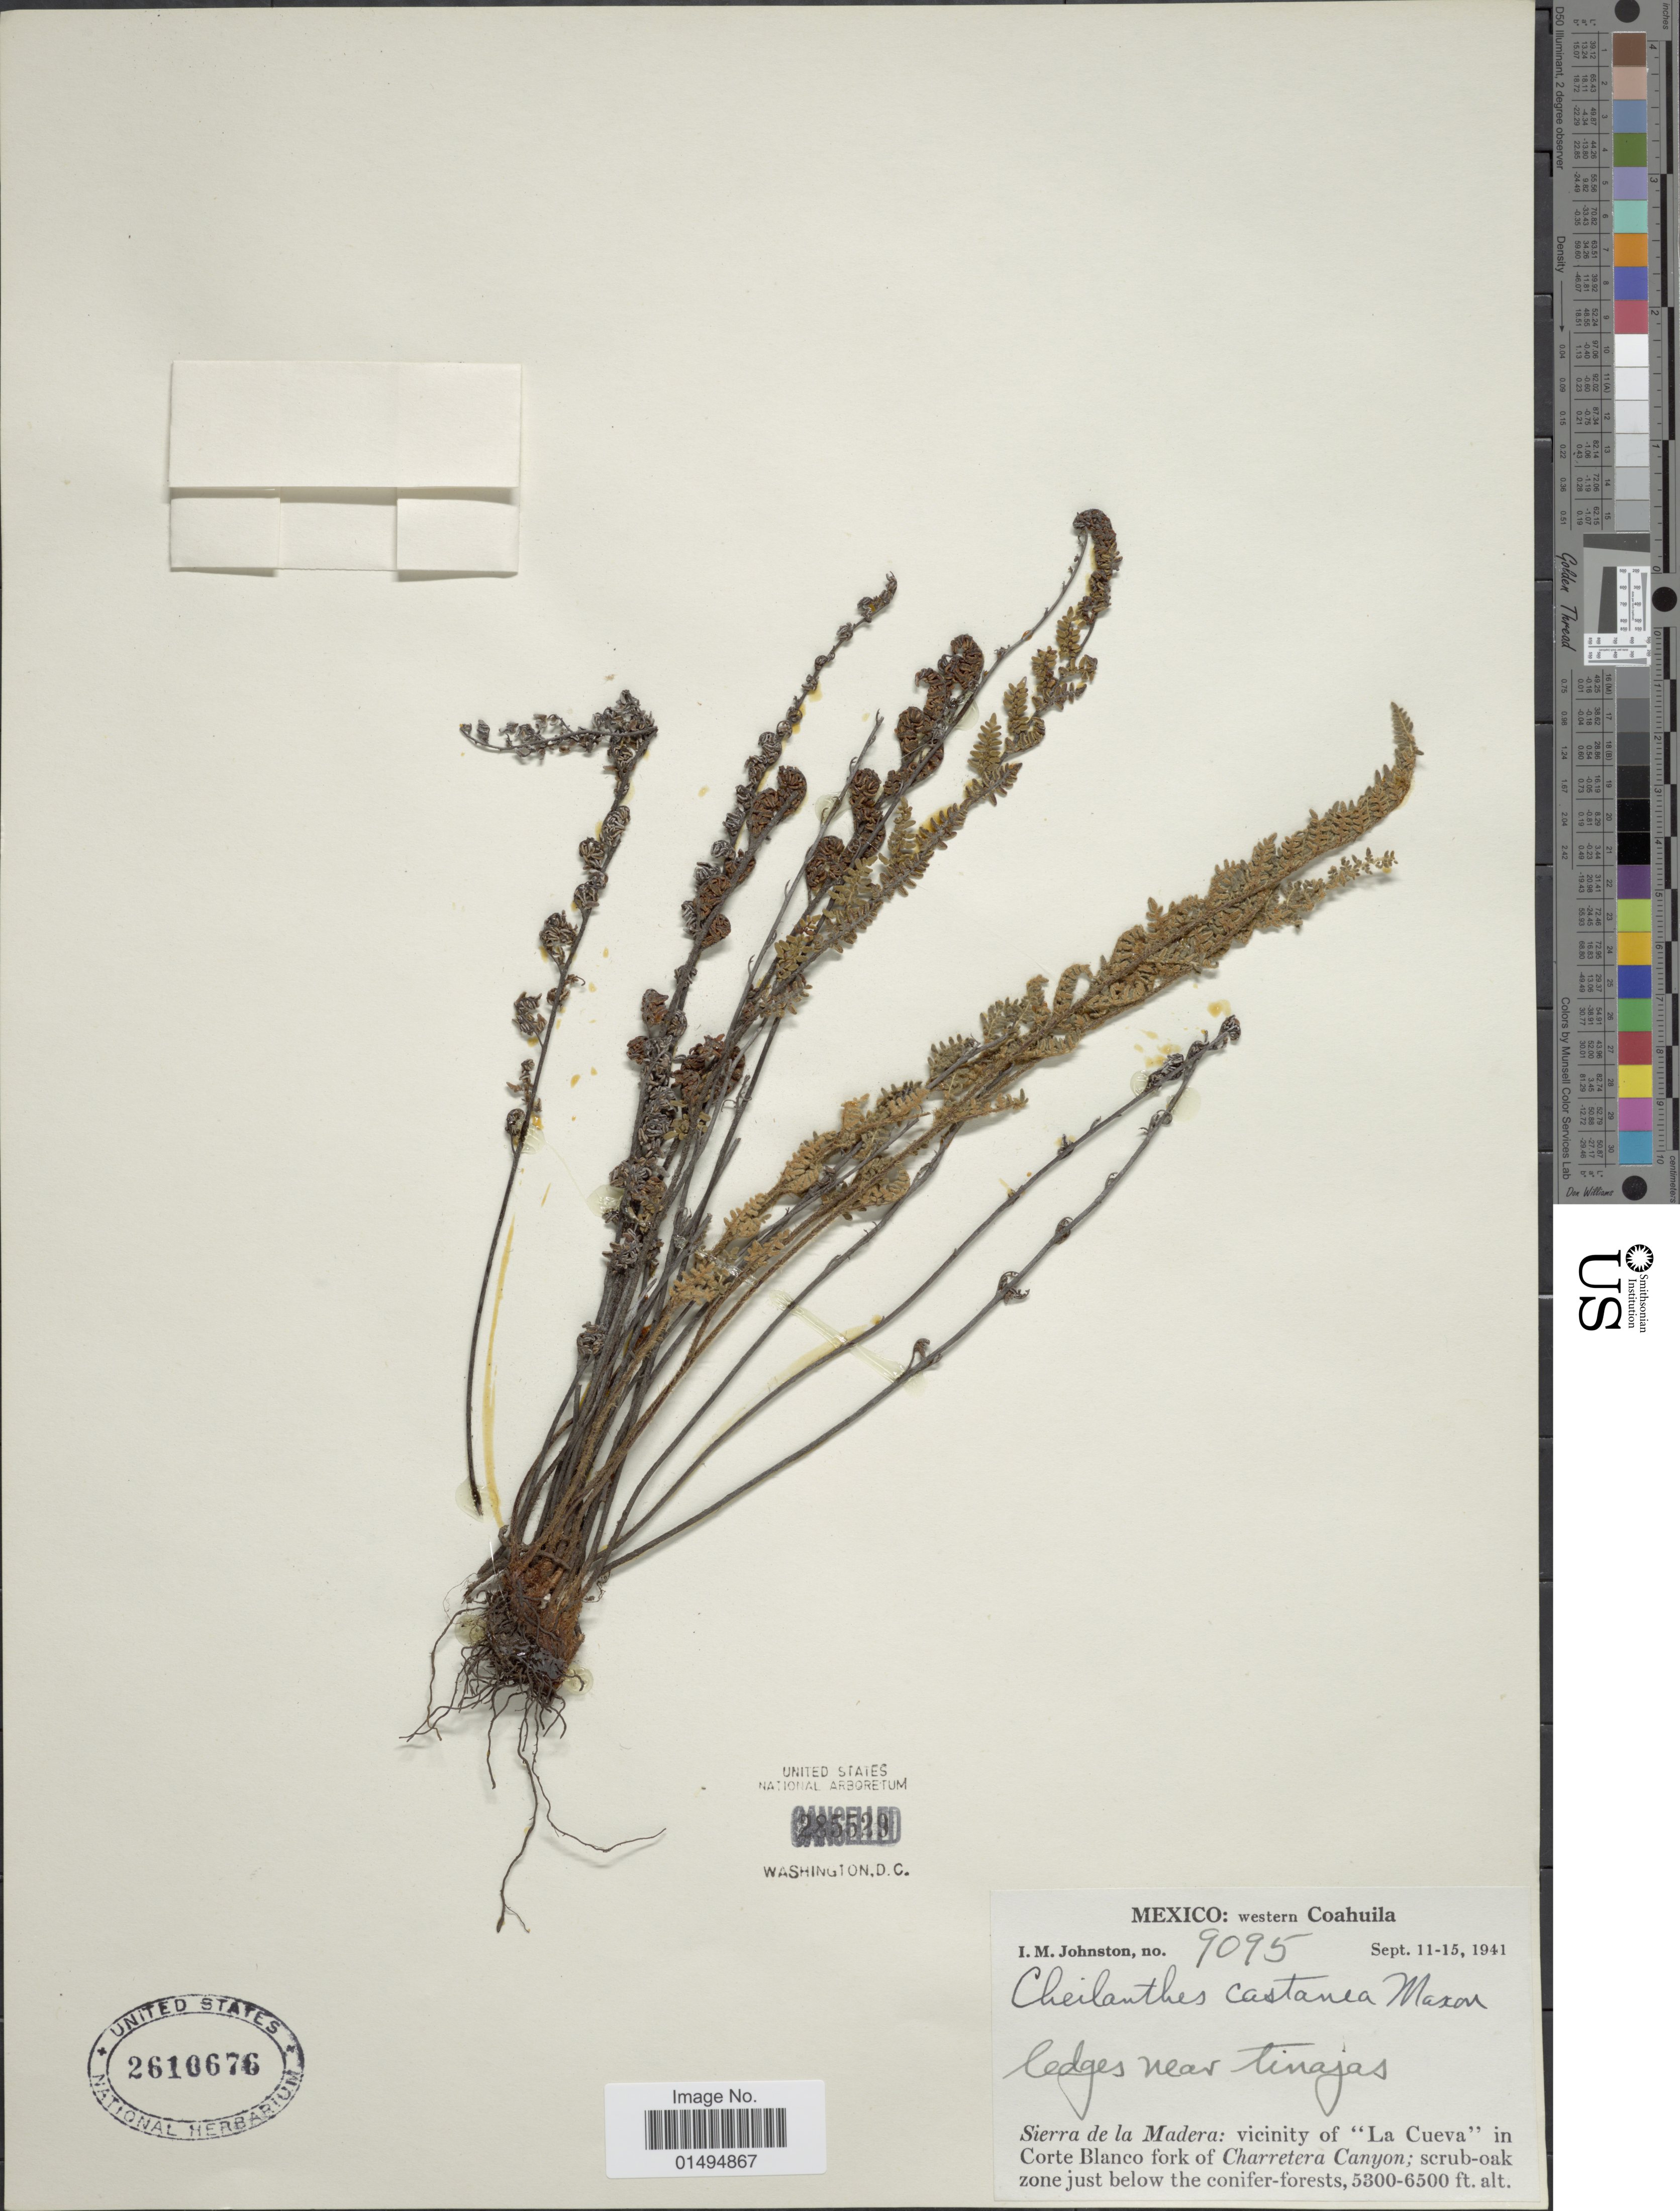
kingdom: Plantae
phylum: Tracheophyta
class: Polypodiopsida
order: Polypodiales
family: Pteridaceae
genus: Myriopteris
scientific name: Myriopteris rufa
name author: Fée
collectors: I.M. Johnston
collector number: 9095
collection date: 1941-09-11/1941-09-15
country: Mexico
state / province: Coahuila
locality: Western Coahuila, ledges near Tinajas, Sierra de la Madera: vicinity of "La Cueva" in Corte Blanco fork of Charretera Canyon; scrub-oak zone just below the conifer-forests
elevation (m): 1615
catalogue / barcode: US 2610676